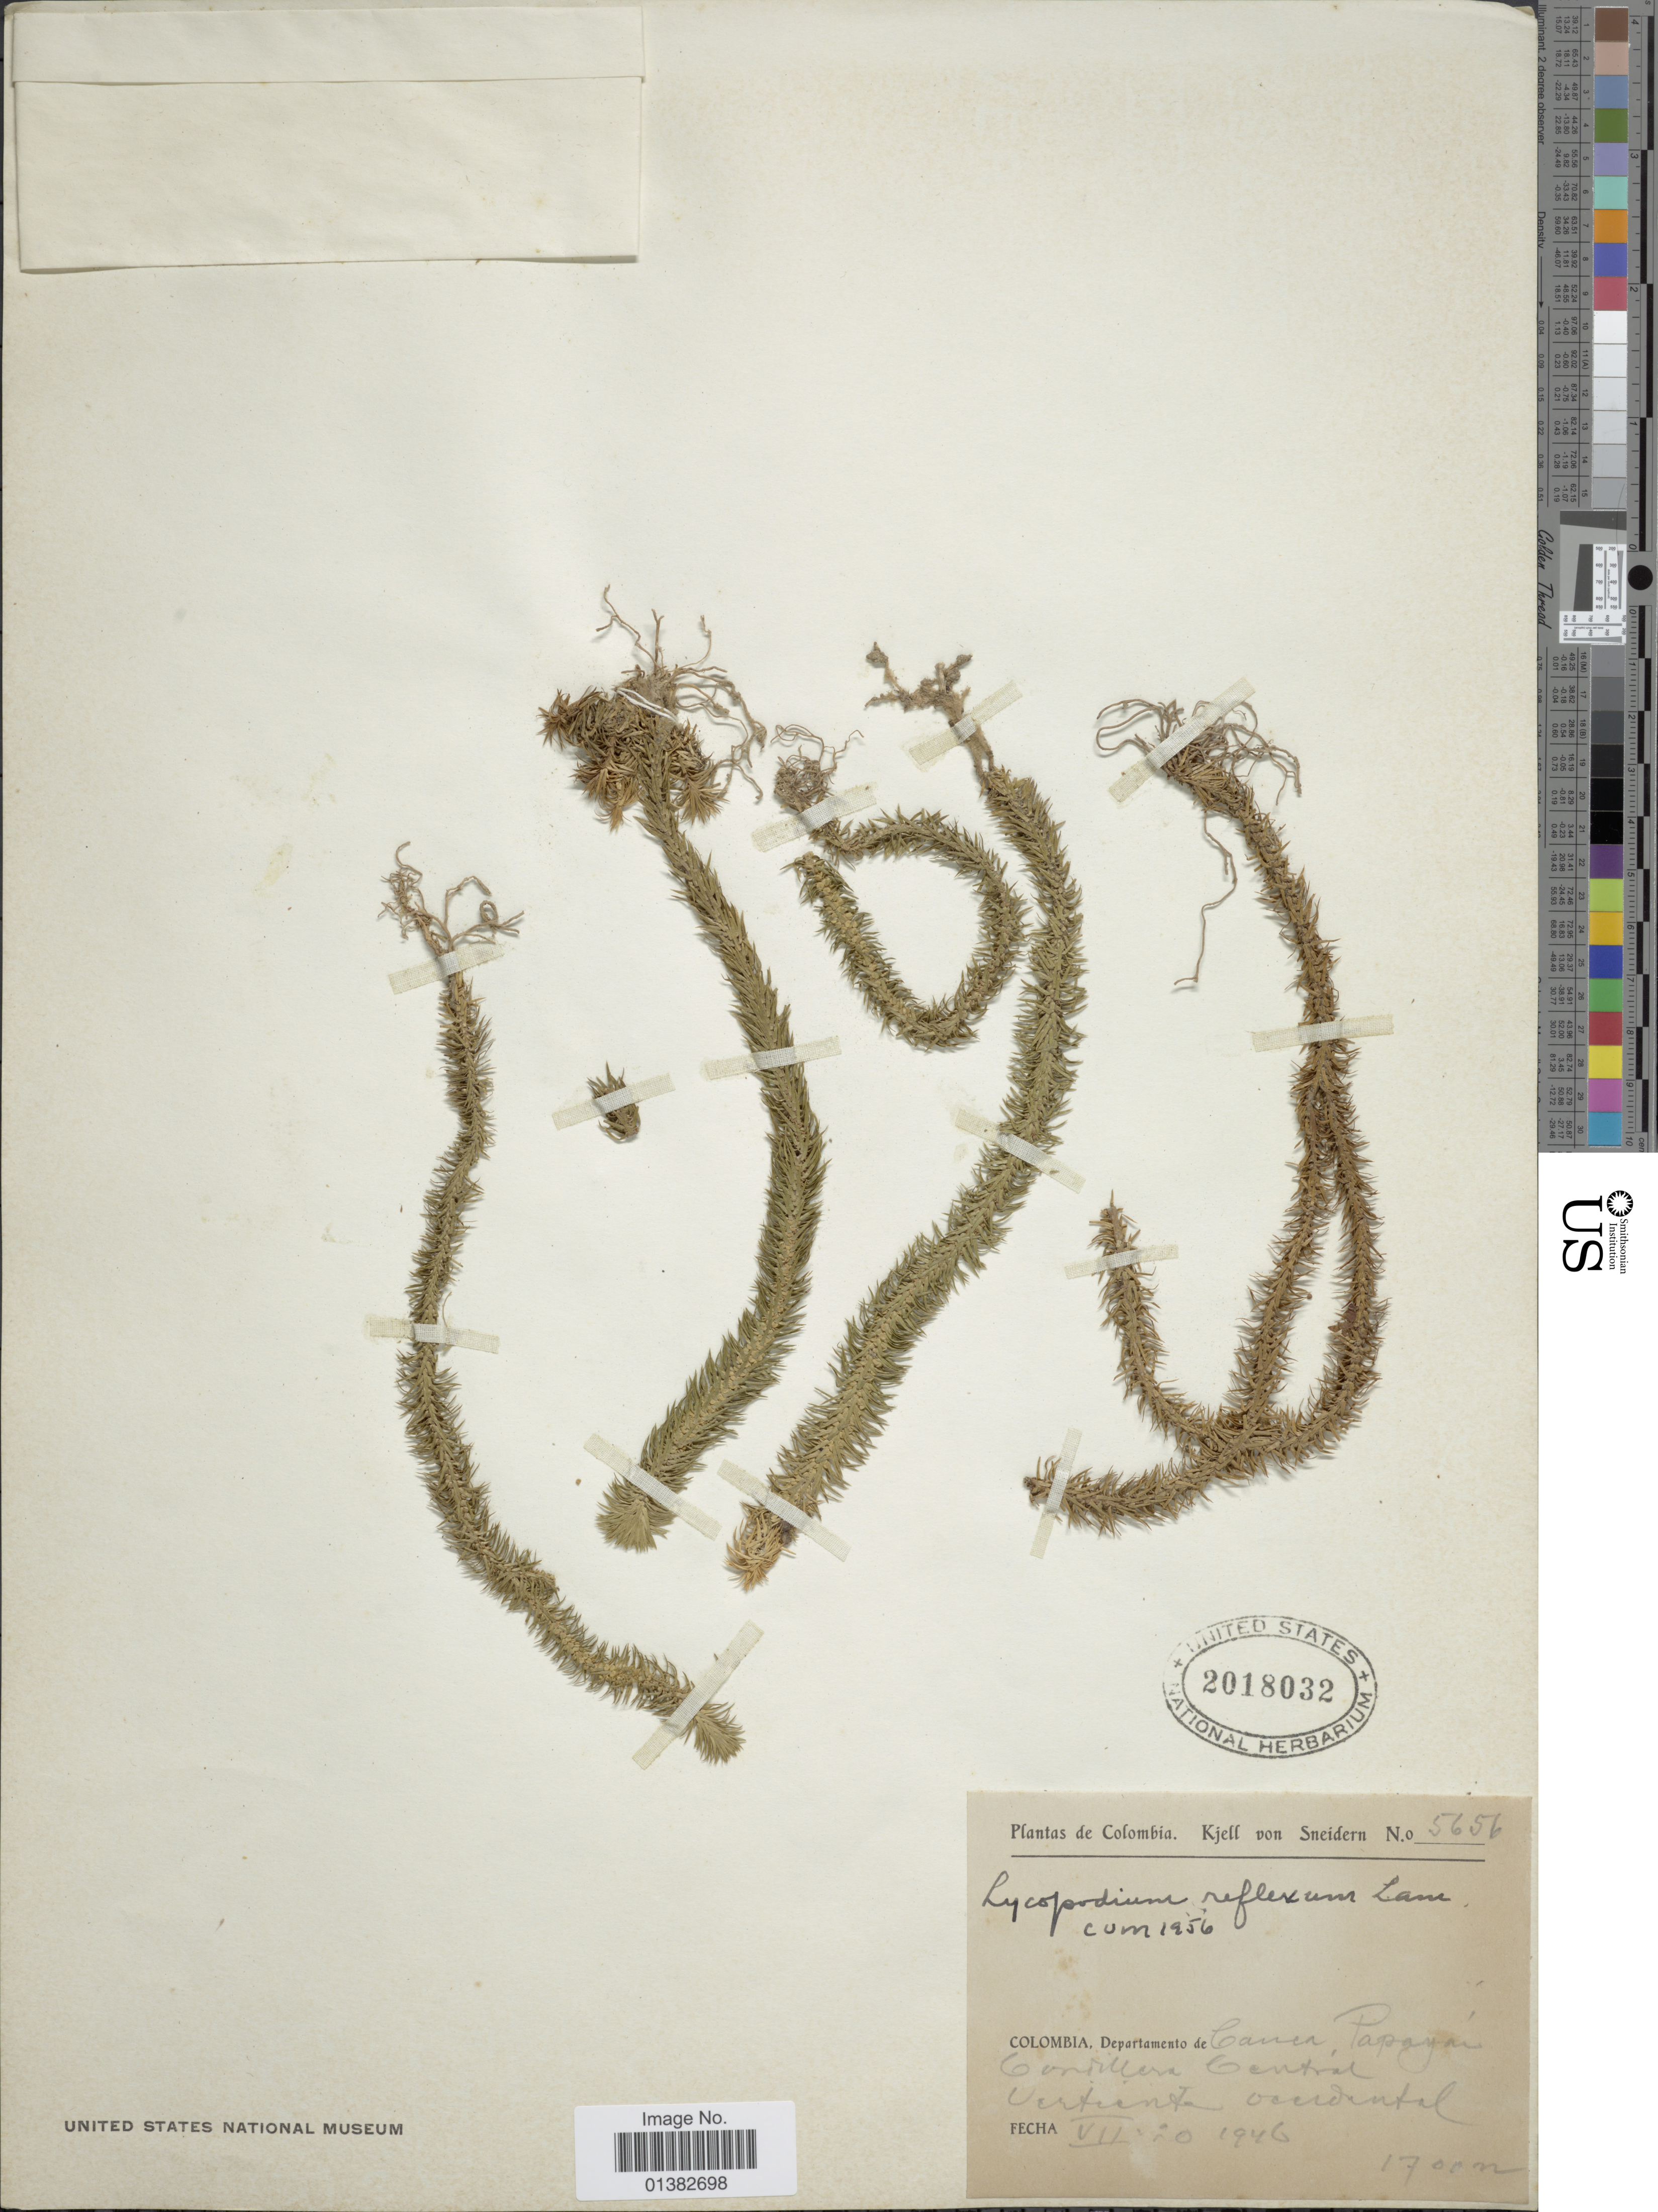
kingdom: Plantae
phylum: Tracheophyta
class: Lycopodiopsida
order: Lycopodiales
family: Lycopodiaceae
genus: Phlegmariurus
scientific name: Phlegmariurus reflexus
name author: (Lam.) B. Øllg.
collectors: K. von Sneidern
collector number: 5656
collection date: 1946-07-10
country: Colombia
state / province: Cauca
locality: Popayan, Cordillera Central occidental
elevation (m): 1700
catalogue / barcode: US 2018032